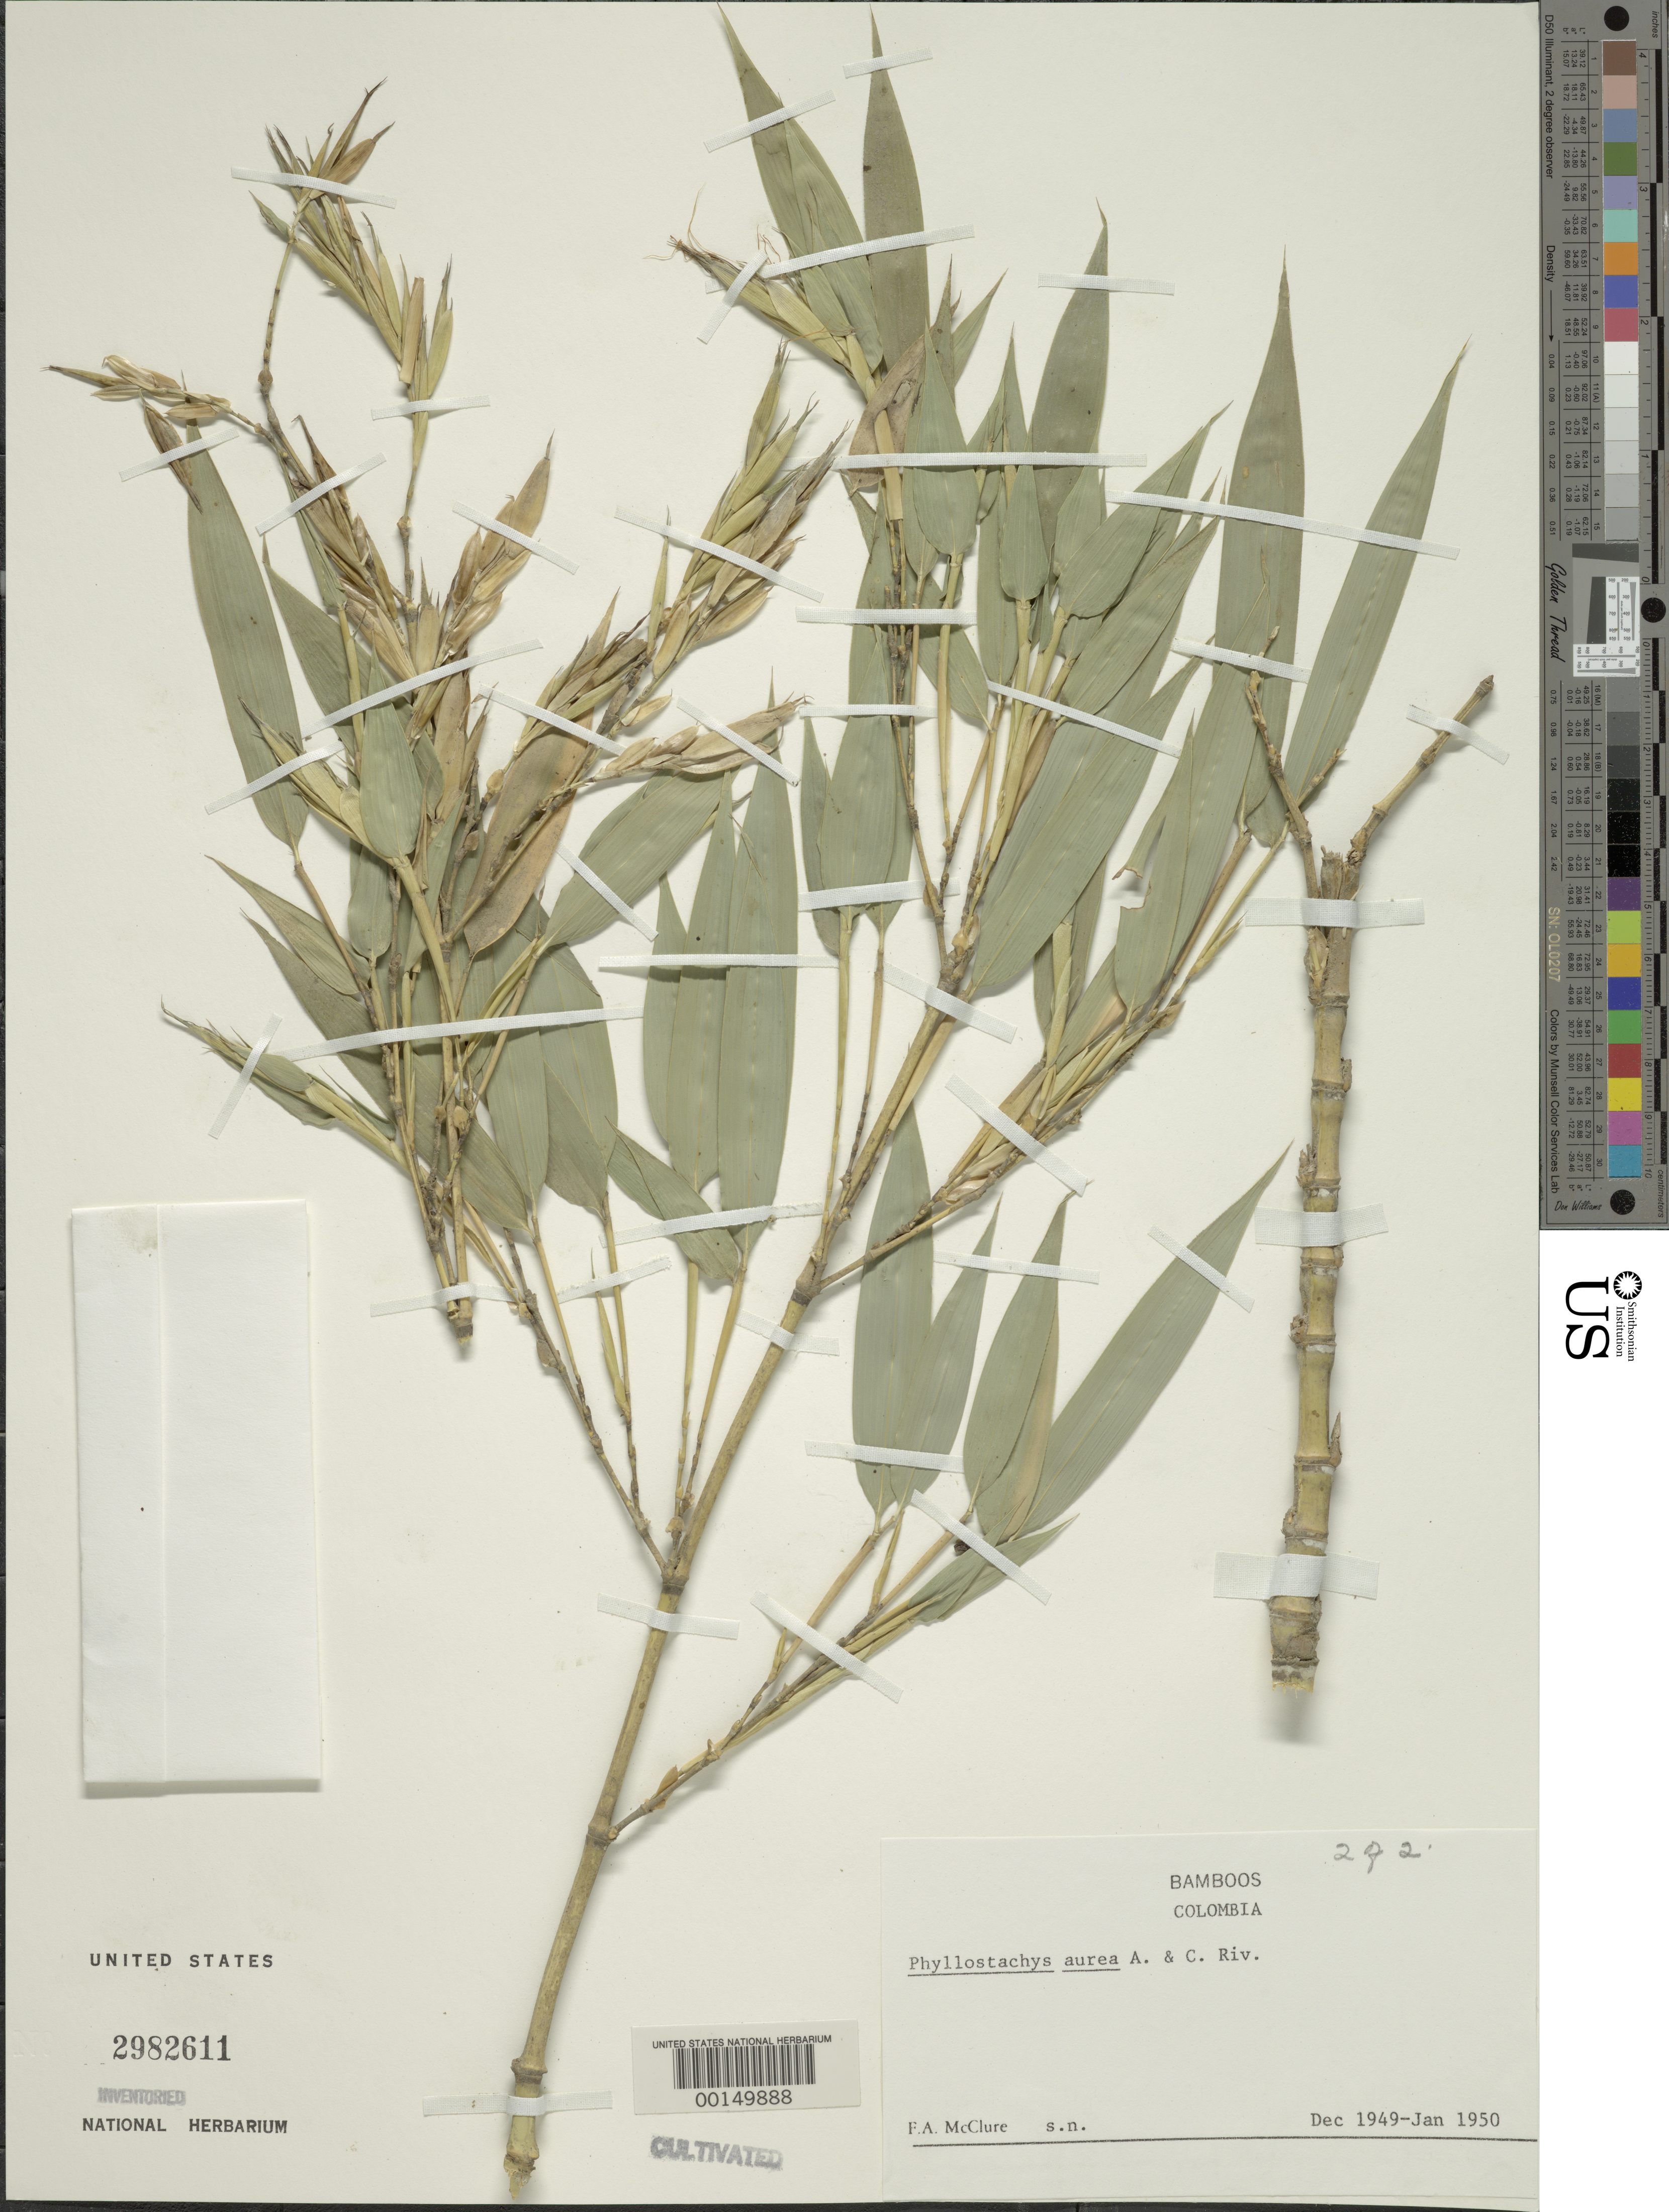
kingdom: Plantae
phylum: Tracheophyta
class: Liliopsida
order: Poales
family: Poaceae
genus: Phyllostachys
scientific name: Phyllostachys aurea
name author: Rivière & C. Rivière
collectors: F. A. McClure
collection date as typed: Dec 1949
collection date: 1949-12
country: Colombia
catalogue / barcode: US 2982611